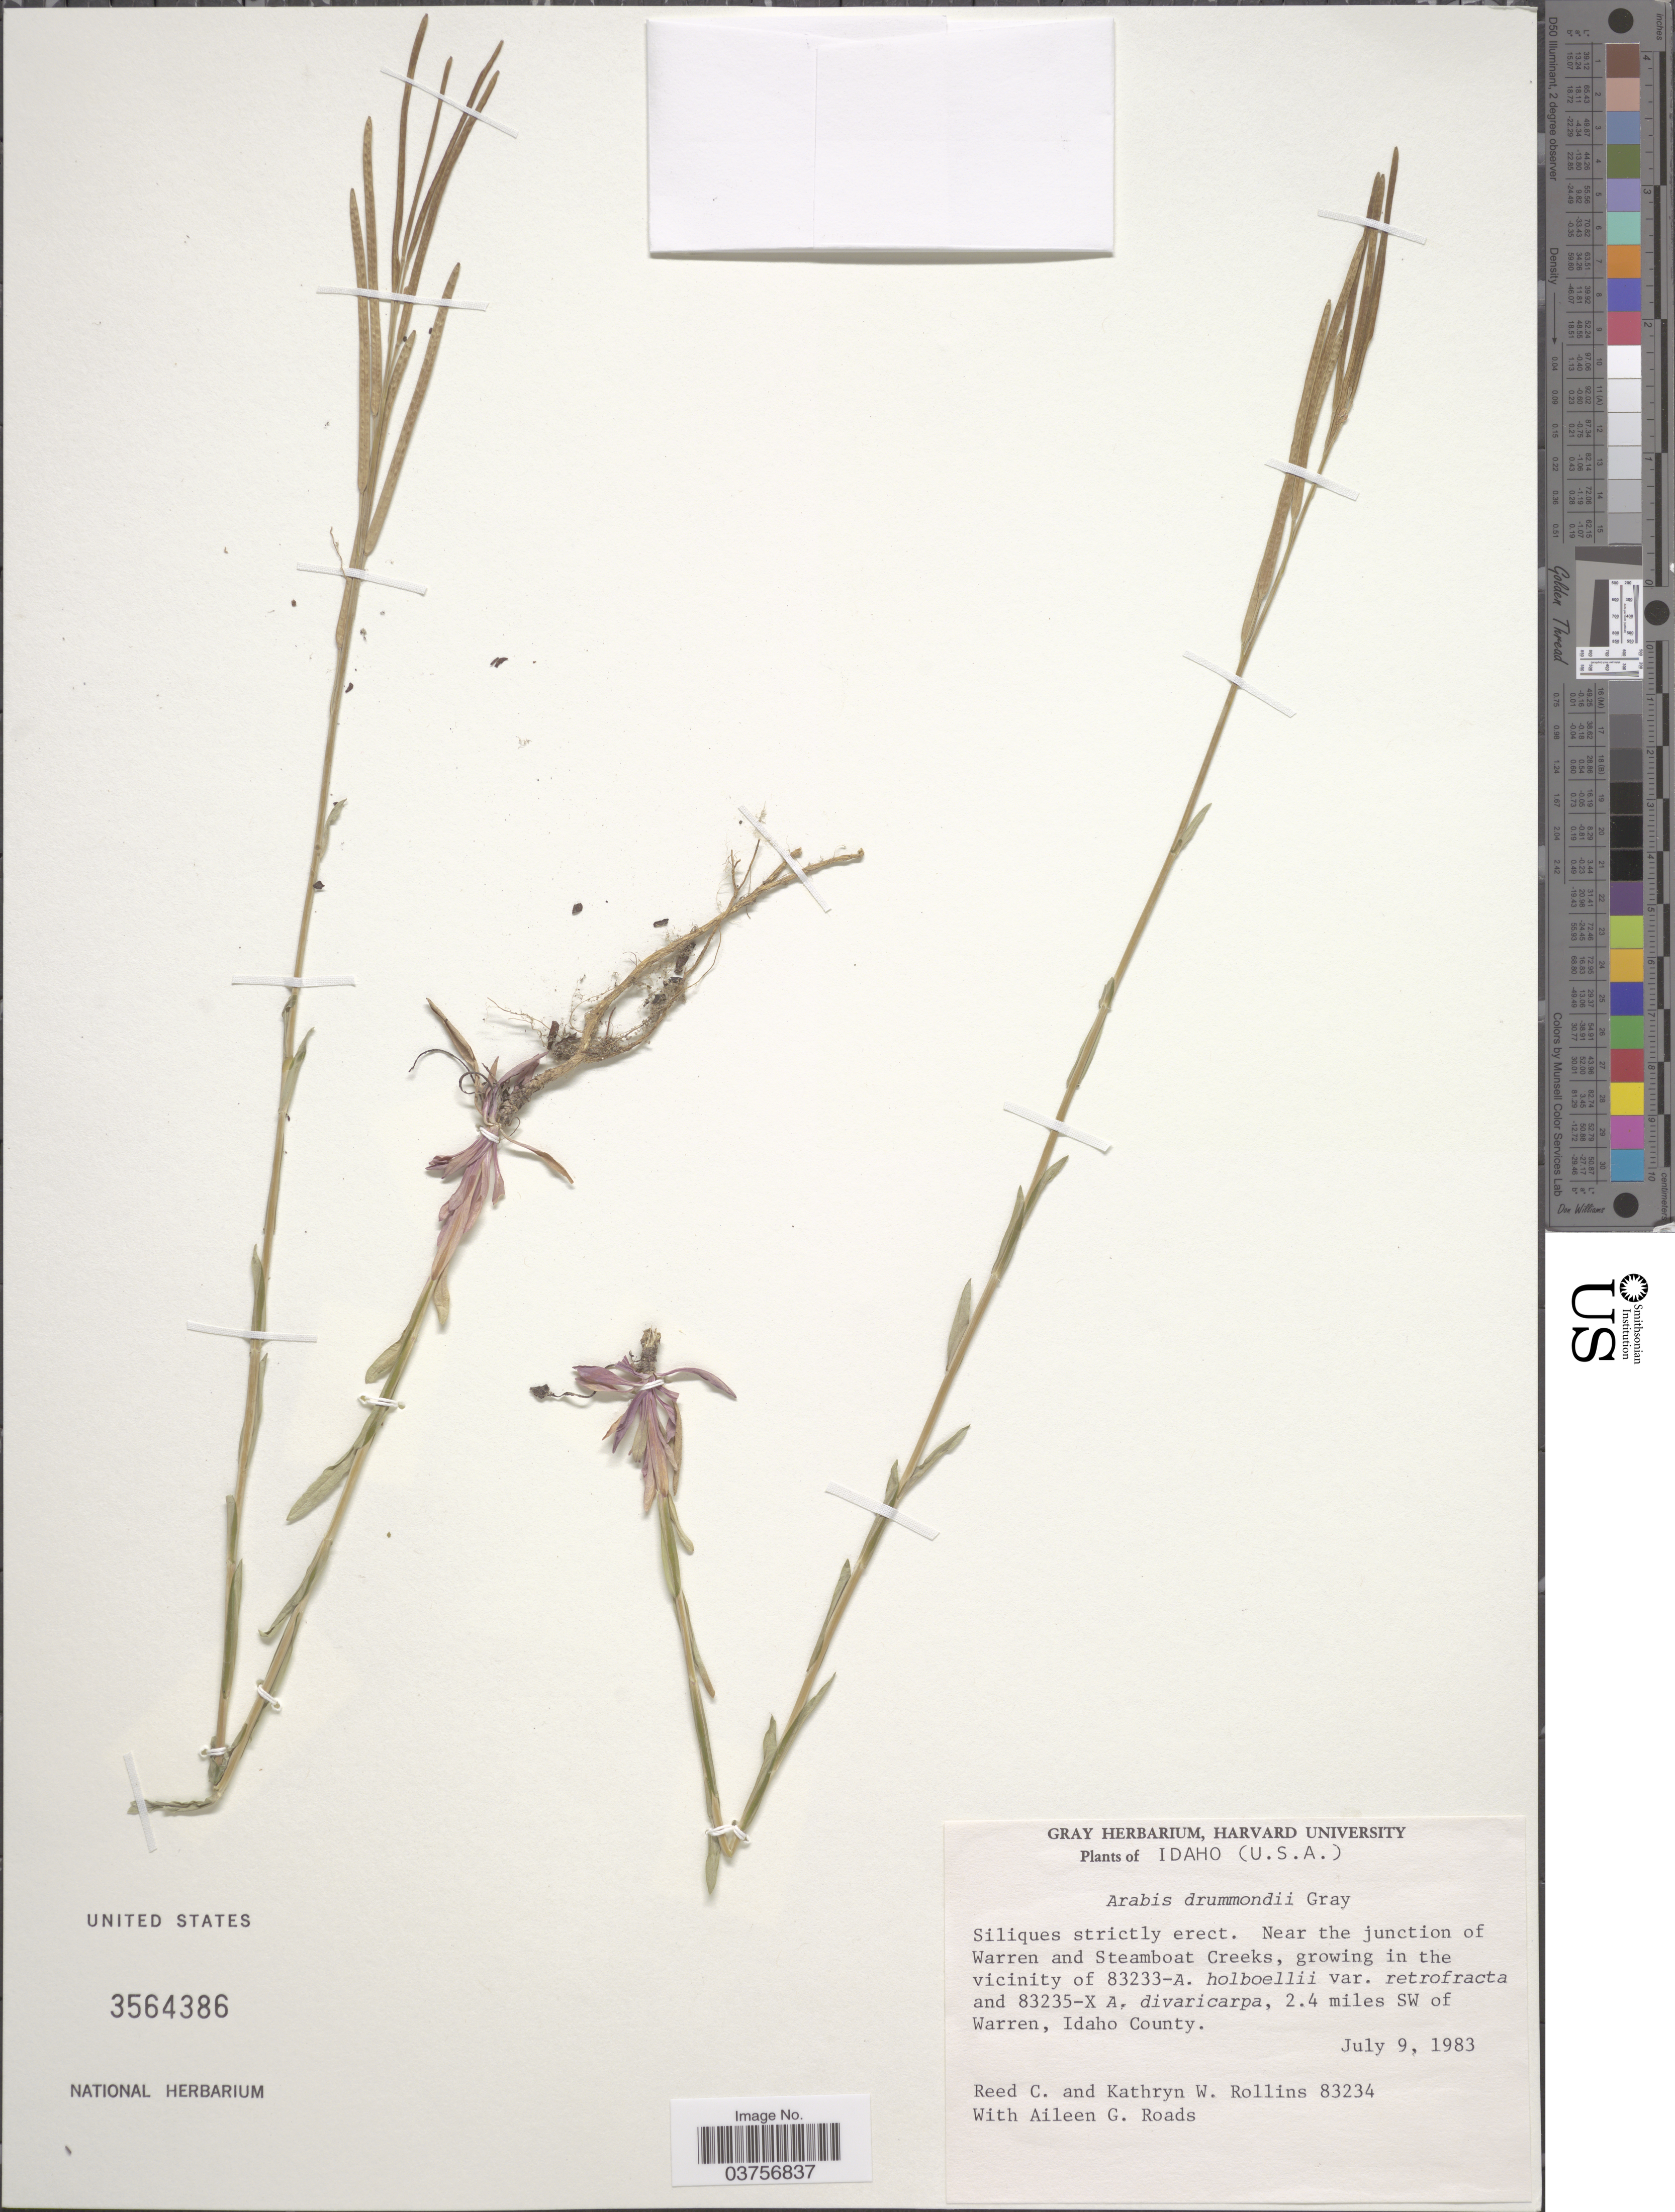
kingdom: Plantae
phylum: Tracheophyta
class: Magnoliopsida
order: Brassicales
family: Brassicaceae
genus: Arabis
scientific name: Arabis drummondii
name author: A. Gray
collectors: R. C. Rollins, K. W. Rollins & A. Roads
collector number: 83234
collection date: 1983-07-09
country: United States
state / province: Idaho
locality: Near the junction of Warren and Steamboat Creeks. 2.4 miles SW of Warren, Idaho County.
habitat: near junctions of creeks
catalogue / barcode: US 3564386